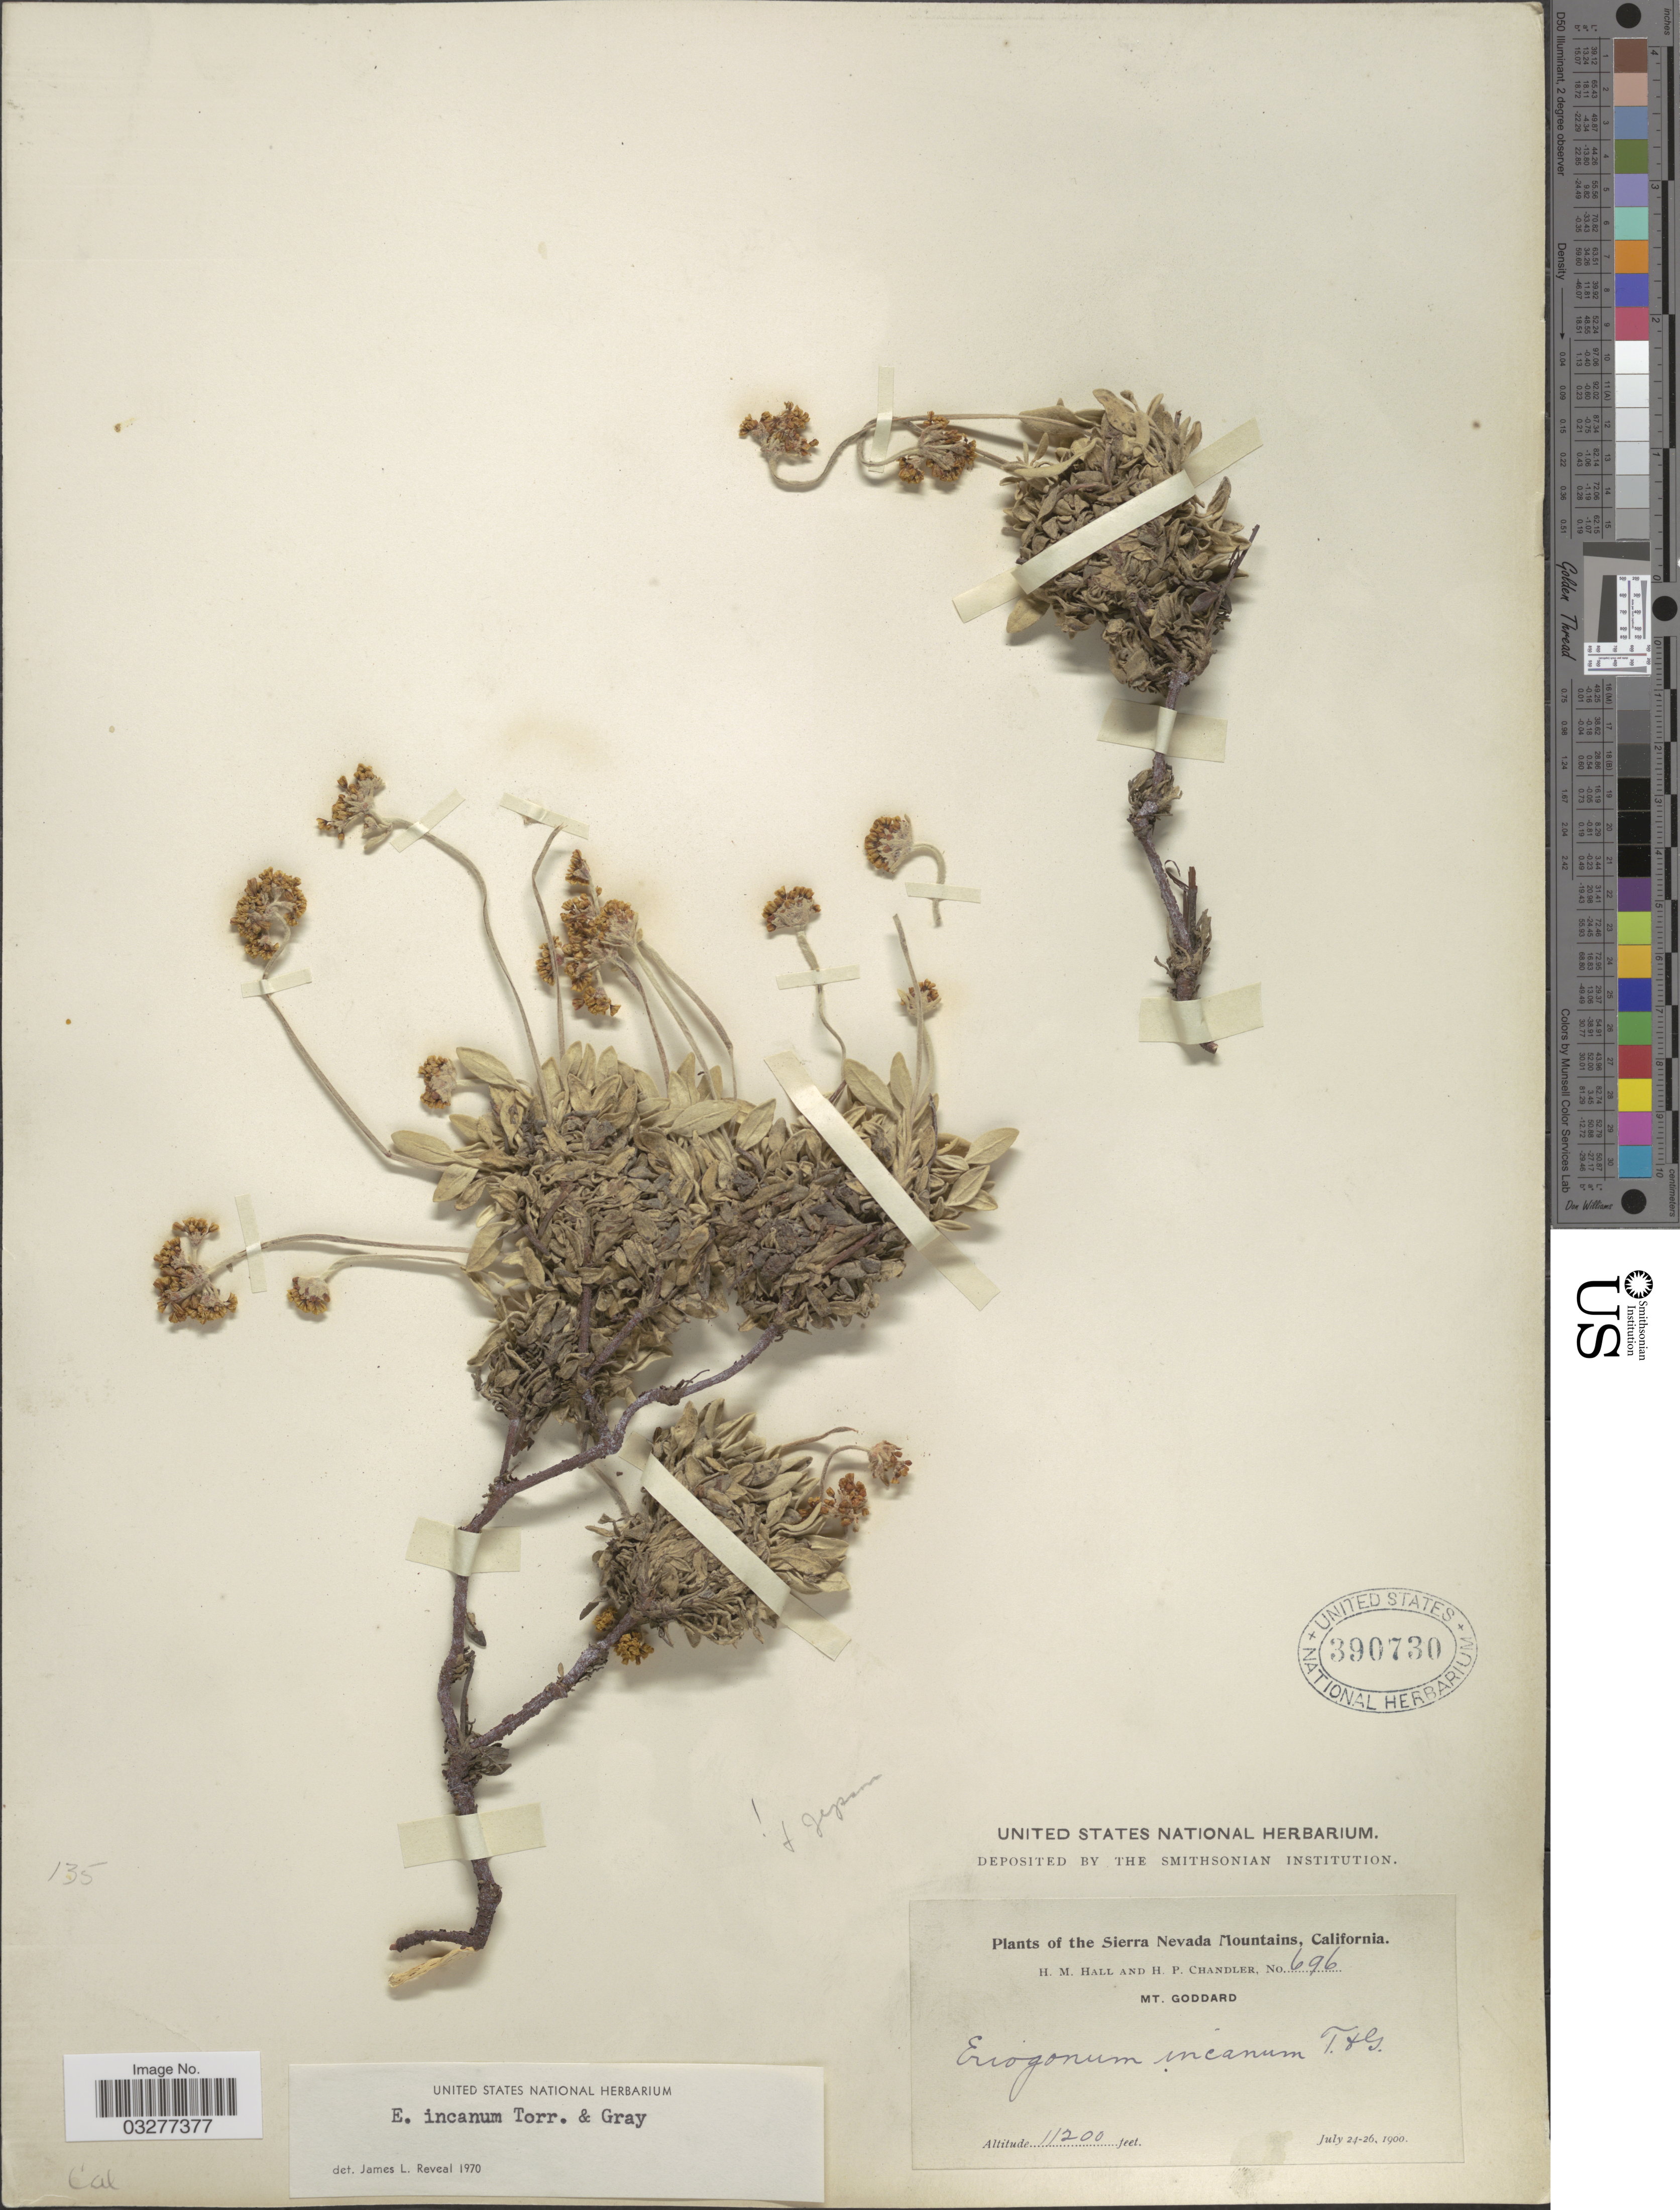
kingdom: Plantae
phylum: Tracheophyta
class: Magnoliopsida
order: Caryophyllales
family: Polygonaceae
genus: Eriogonum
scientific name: Eriogonum incanum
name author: Torr. & A. Gray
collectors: H. M. Hall & H. Chandler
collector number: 696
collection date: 1900-07-24/1900-07-26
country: United States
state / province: California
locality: The Sierra Nevada Mountains. Mt. Goddard.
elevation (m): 3414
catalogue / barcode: US 390730